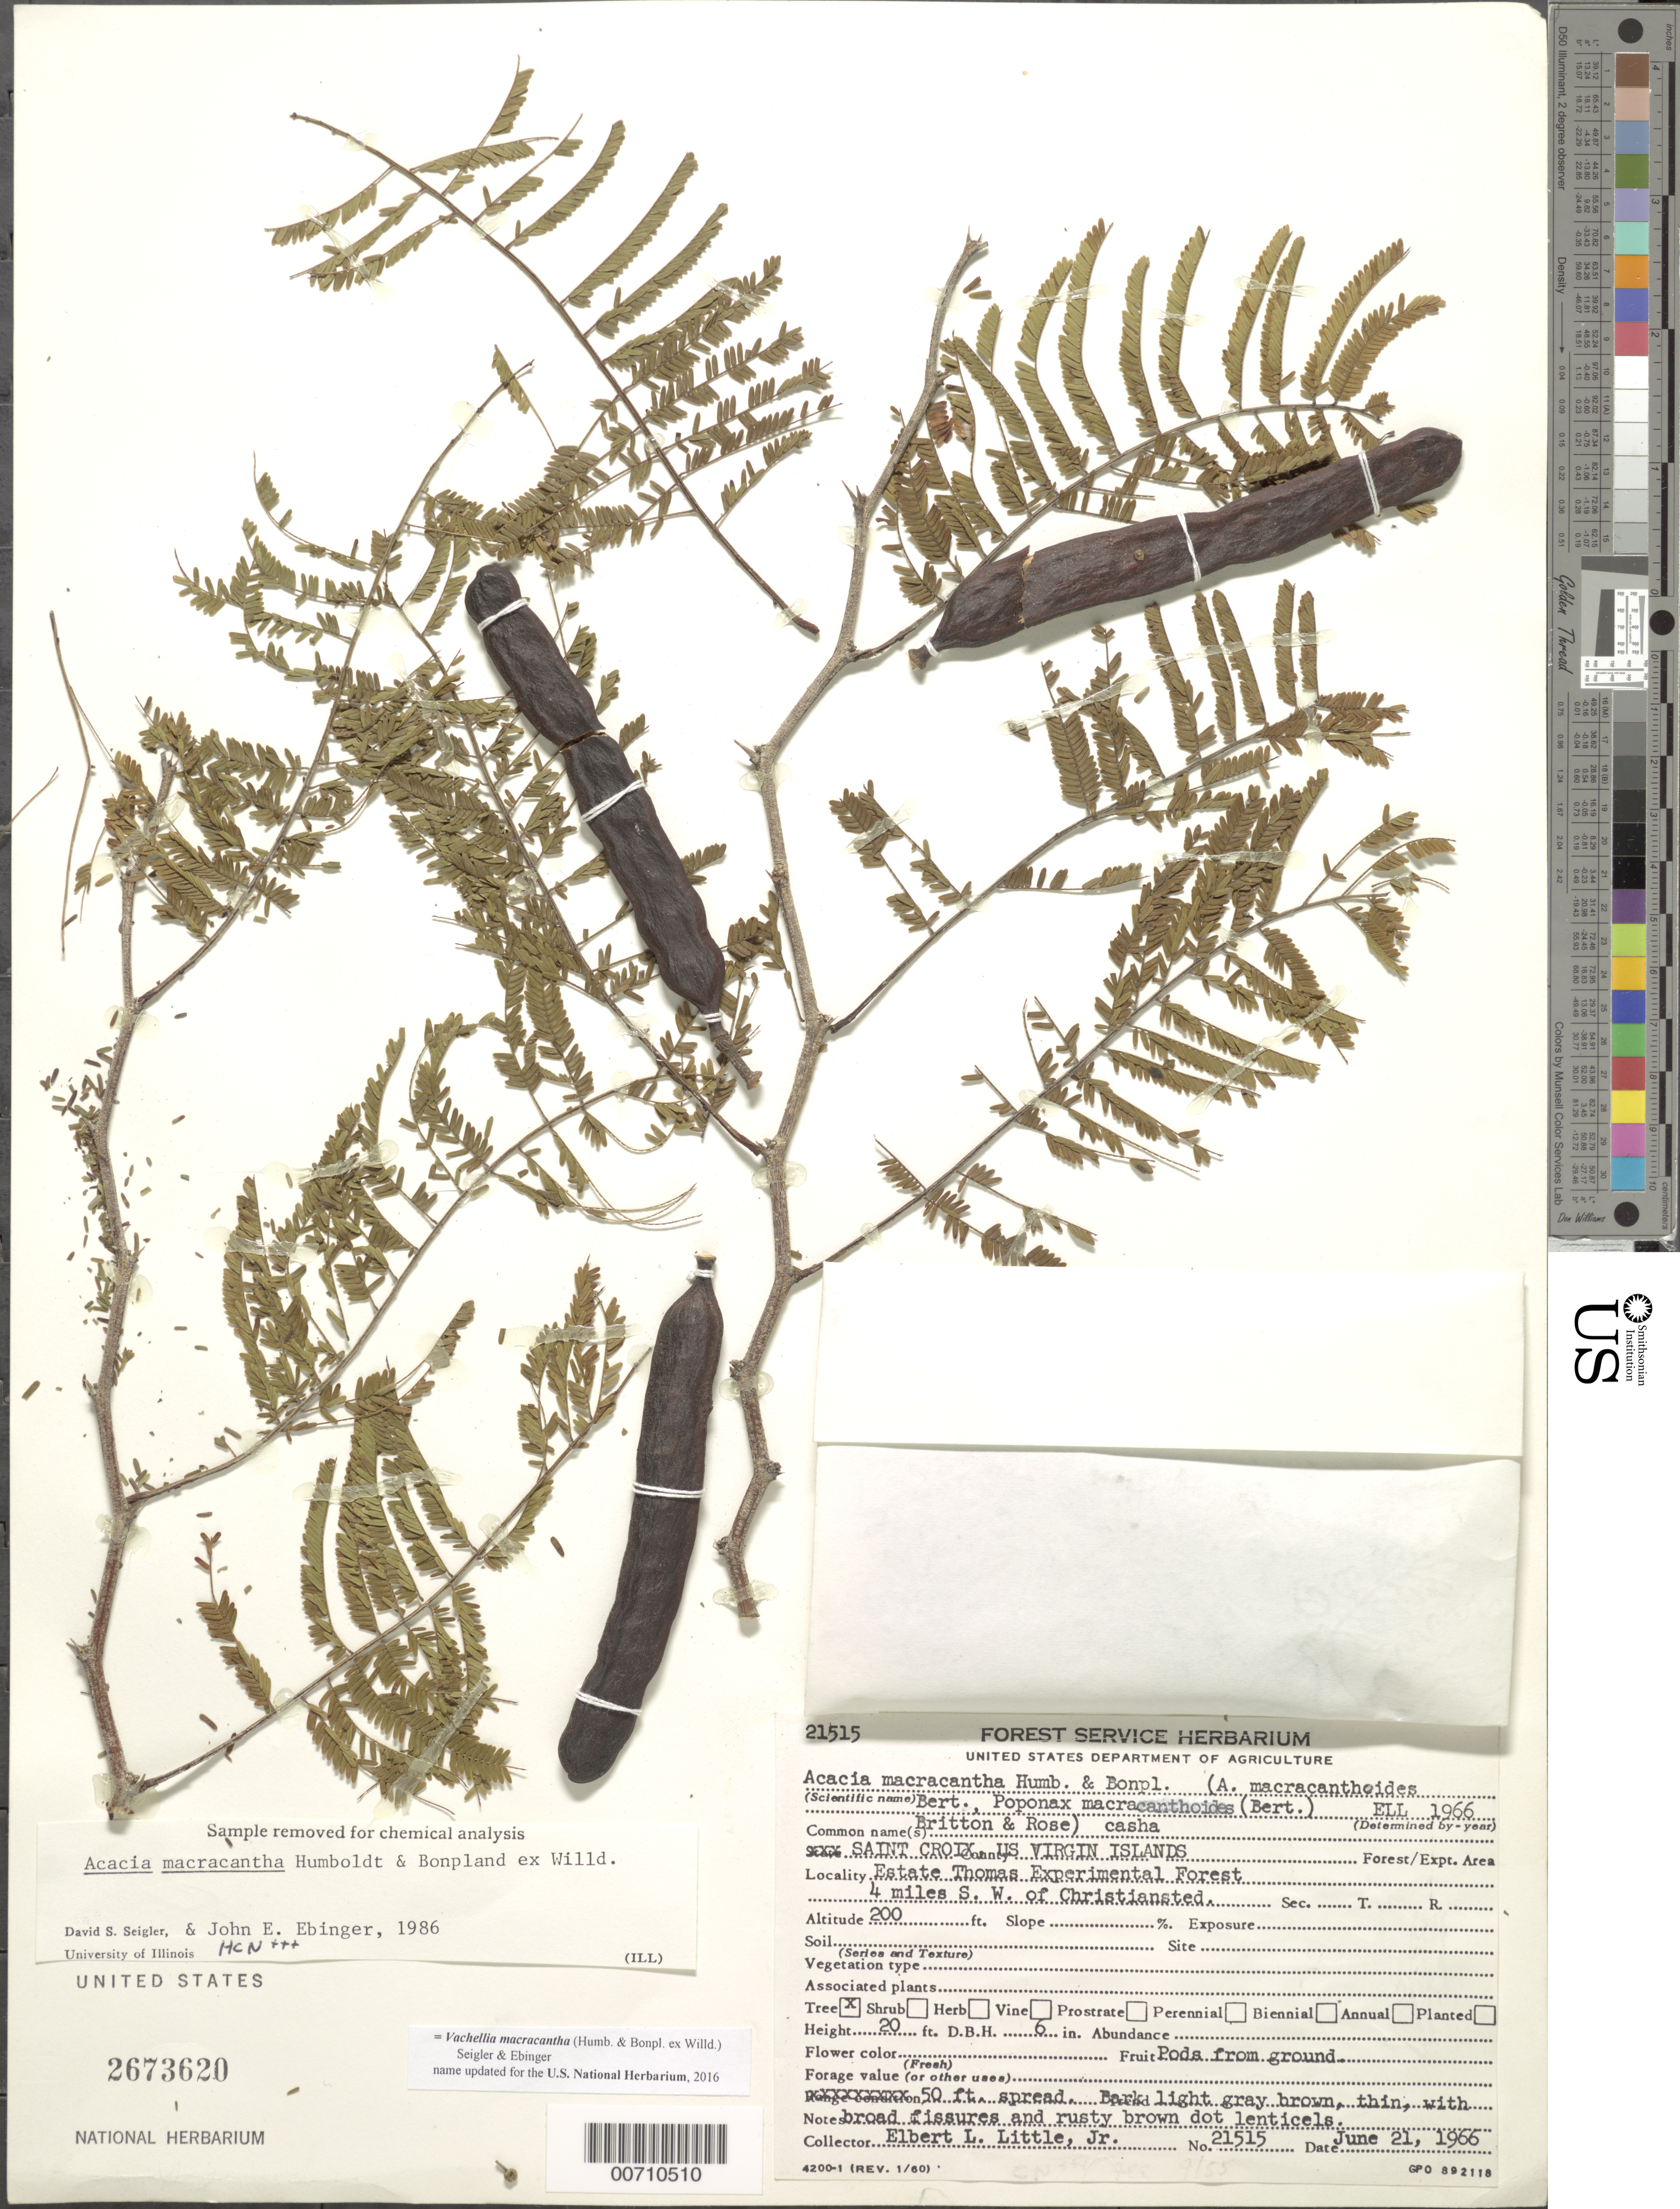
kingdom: Plantae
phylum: Tracheophyta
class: Magnoliopsida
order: Fabales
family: Fabaceae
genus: Vachellia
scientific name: Vachellia macracantha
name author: (Humb. & Bonpl. ex Willd.) Seigler & Ebinger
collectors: E. L. Little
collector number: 21515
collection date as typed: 21 Jun 1966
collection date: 1966-06-21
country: U.S. Virgin Islands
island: St. Croix Island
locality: Estate Thomas Exp. Forest, 4 mi SW of Christiansted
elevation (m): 61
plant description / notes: Common name: casha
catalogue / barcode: US 2673620